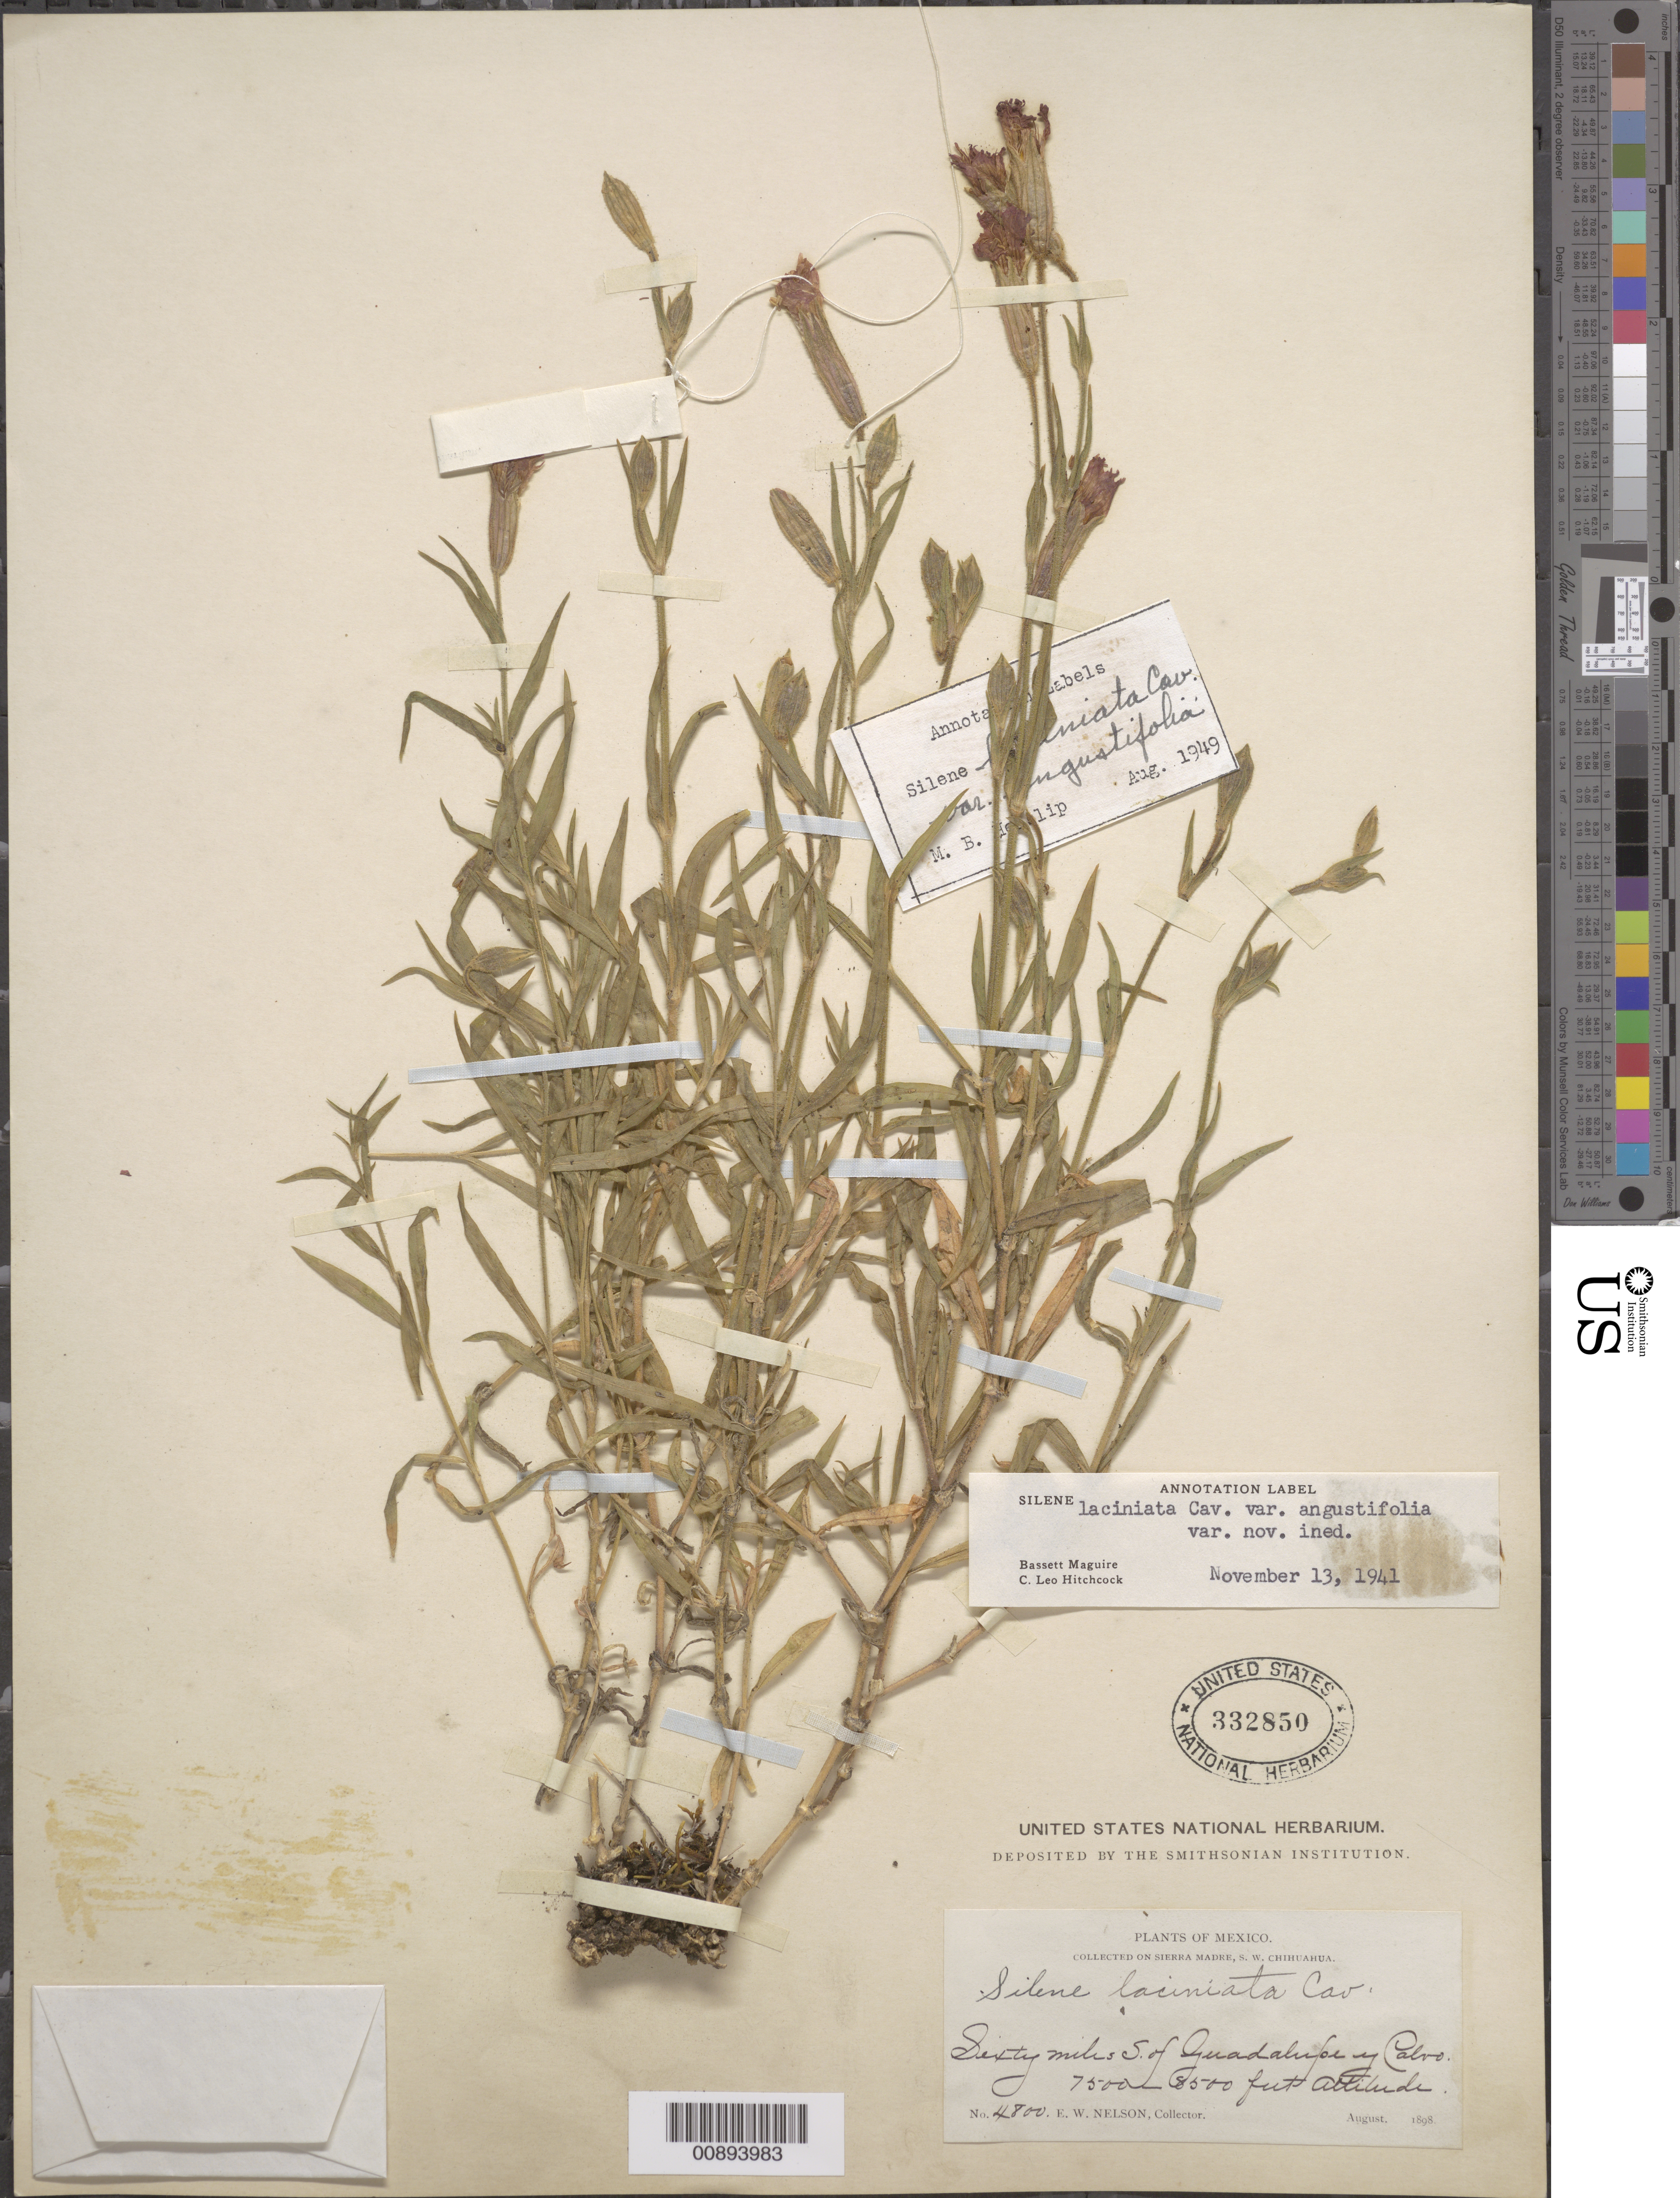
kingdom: Plantae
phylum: Tracheophyta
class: Magnoliopsida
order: Caryophyllales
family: Caryophyllaceae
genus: Silene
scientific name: Silene laciniata var. angustifolia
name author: C.L. Hitchc. & Maguire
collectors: E. W. Nelson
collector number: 4800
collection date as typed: Aug 1898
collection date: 1898-08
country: Mexico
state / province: Chihuahua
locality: Sixty miles S of Guadalupe y Calvo. Sierra Madre, S.W. Chihuahua.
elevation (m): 2286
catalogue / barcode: US 332850